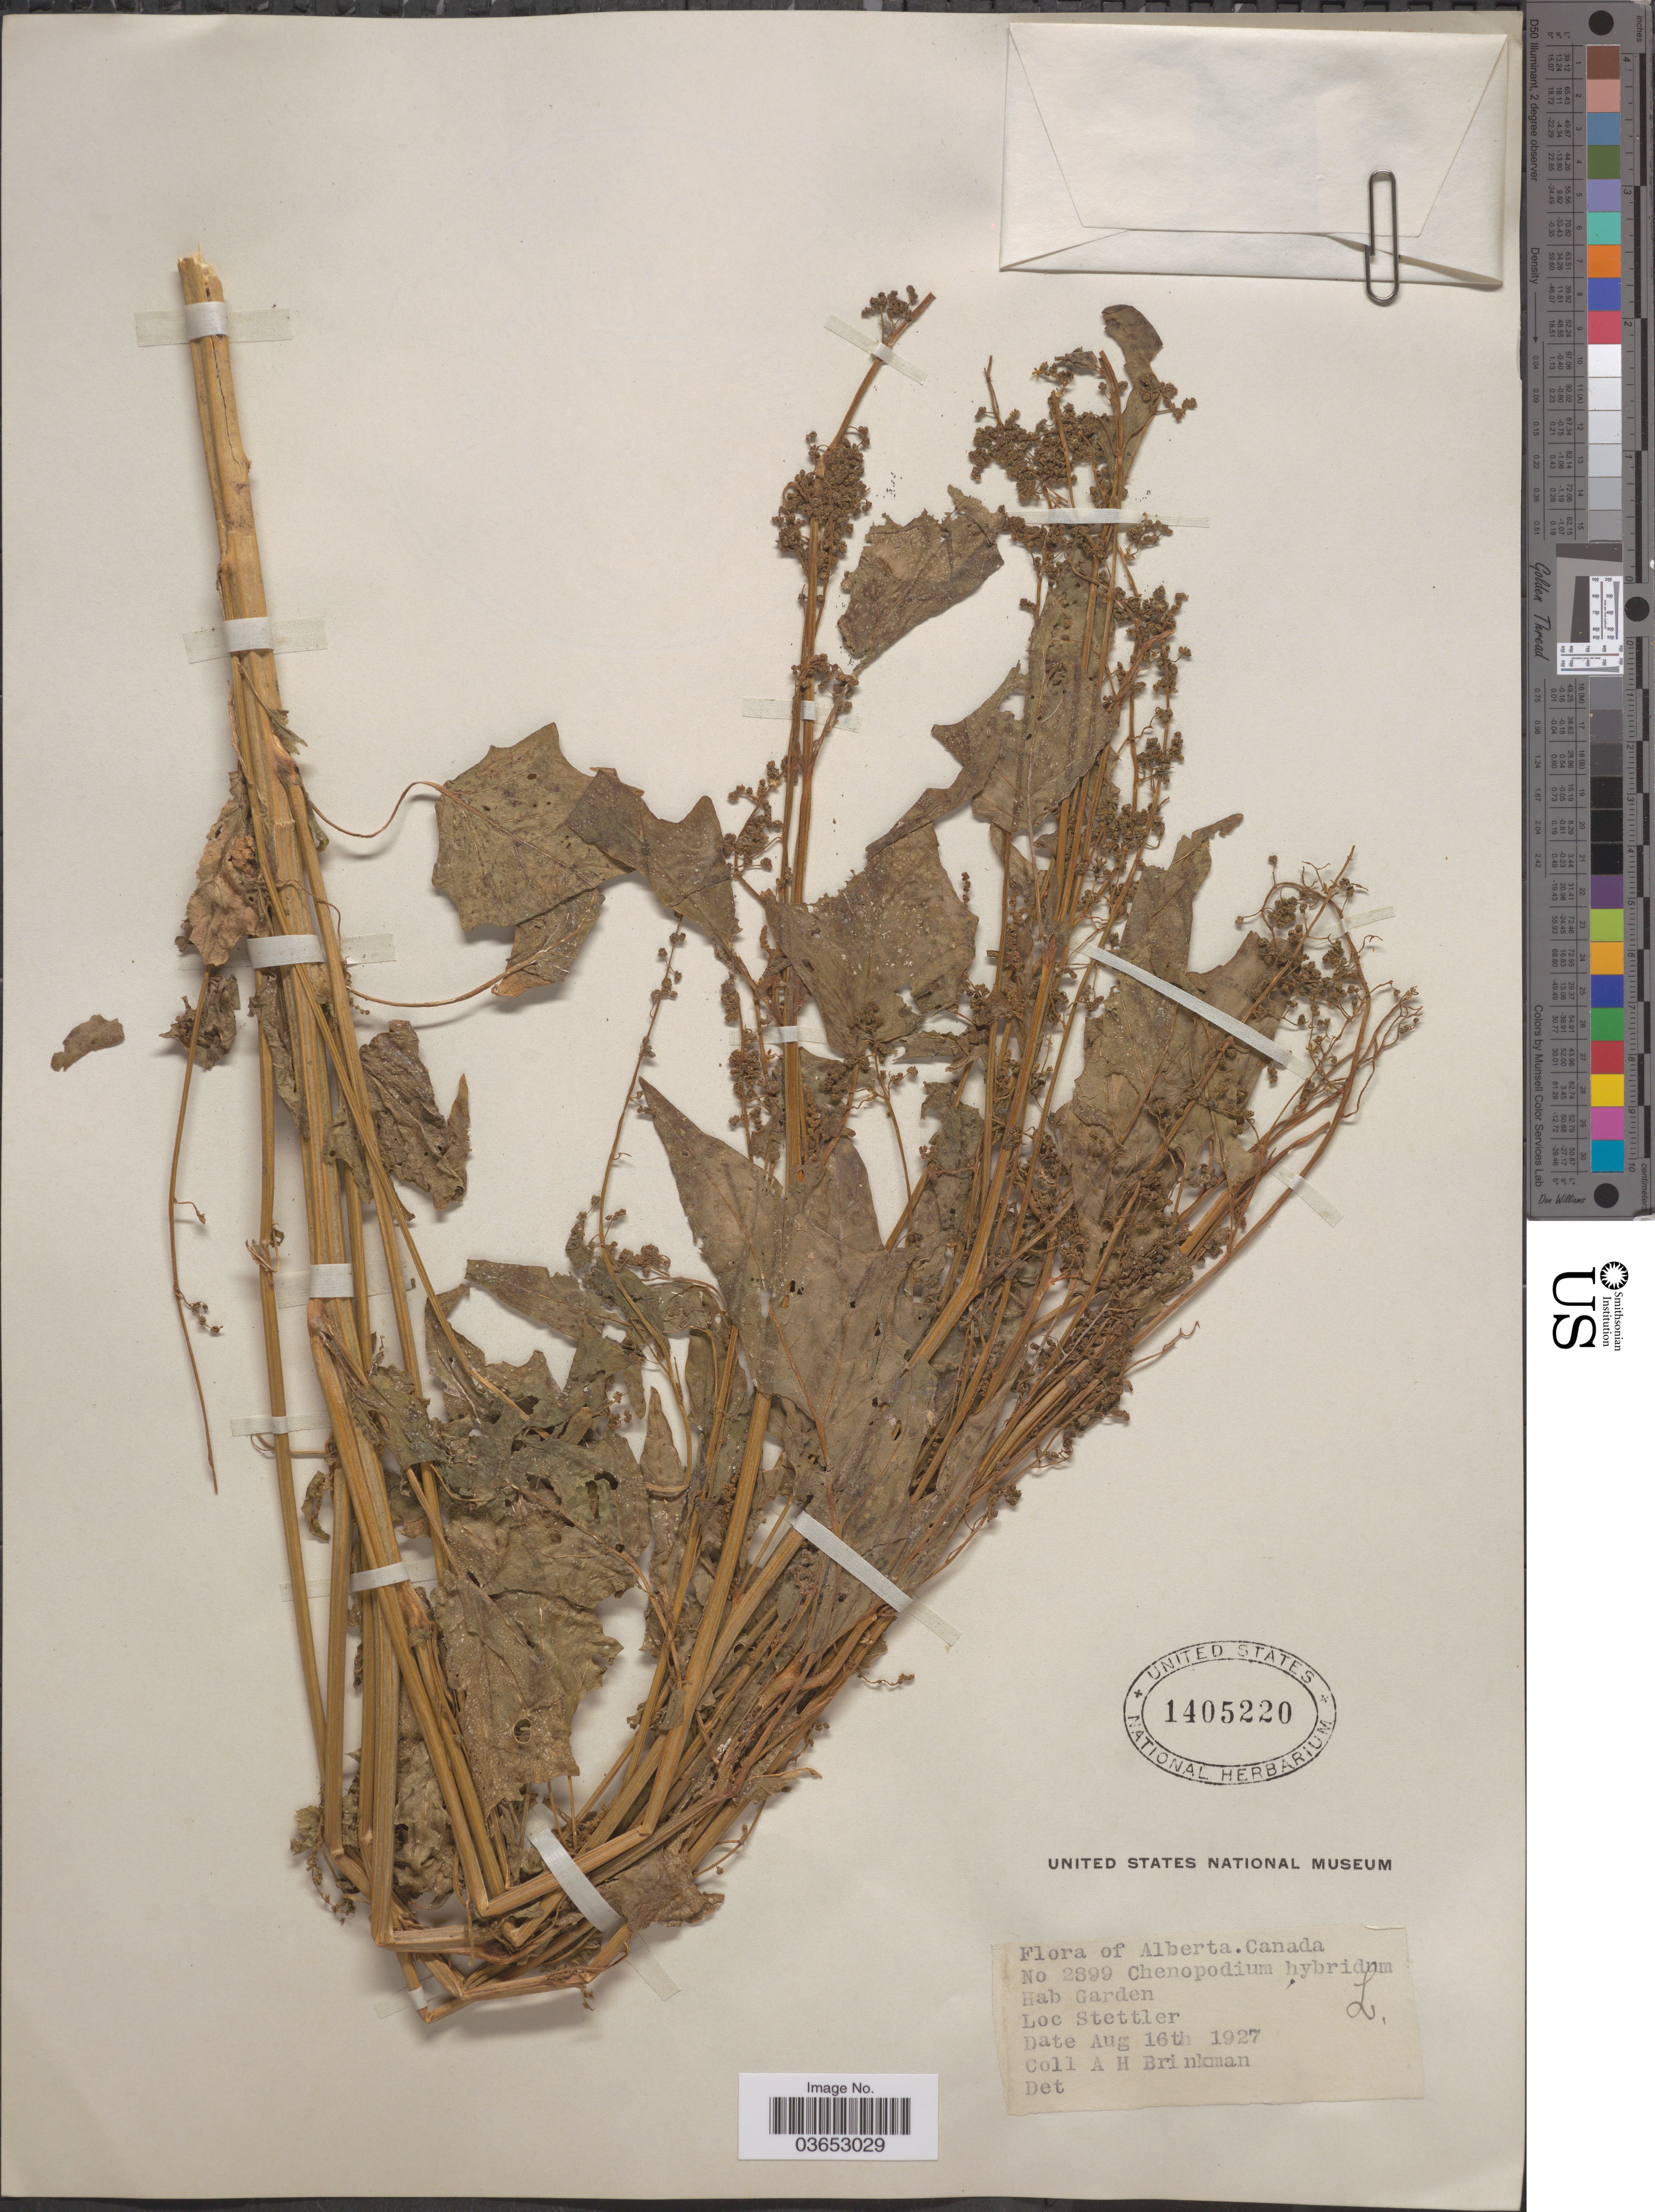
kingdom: Plantae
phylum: Tracheophyta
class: Magnoliopsida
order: Caryophyllales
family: Amaranthaceae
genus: Chenopodium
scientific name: Chenopodium gigantospermum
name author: Aellen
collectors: A. Brinkman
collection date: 1927-08-16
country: Canada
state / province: Alberta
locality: Garden. Stettler.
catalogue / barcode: US 1405220